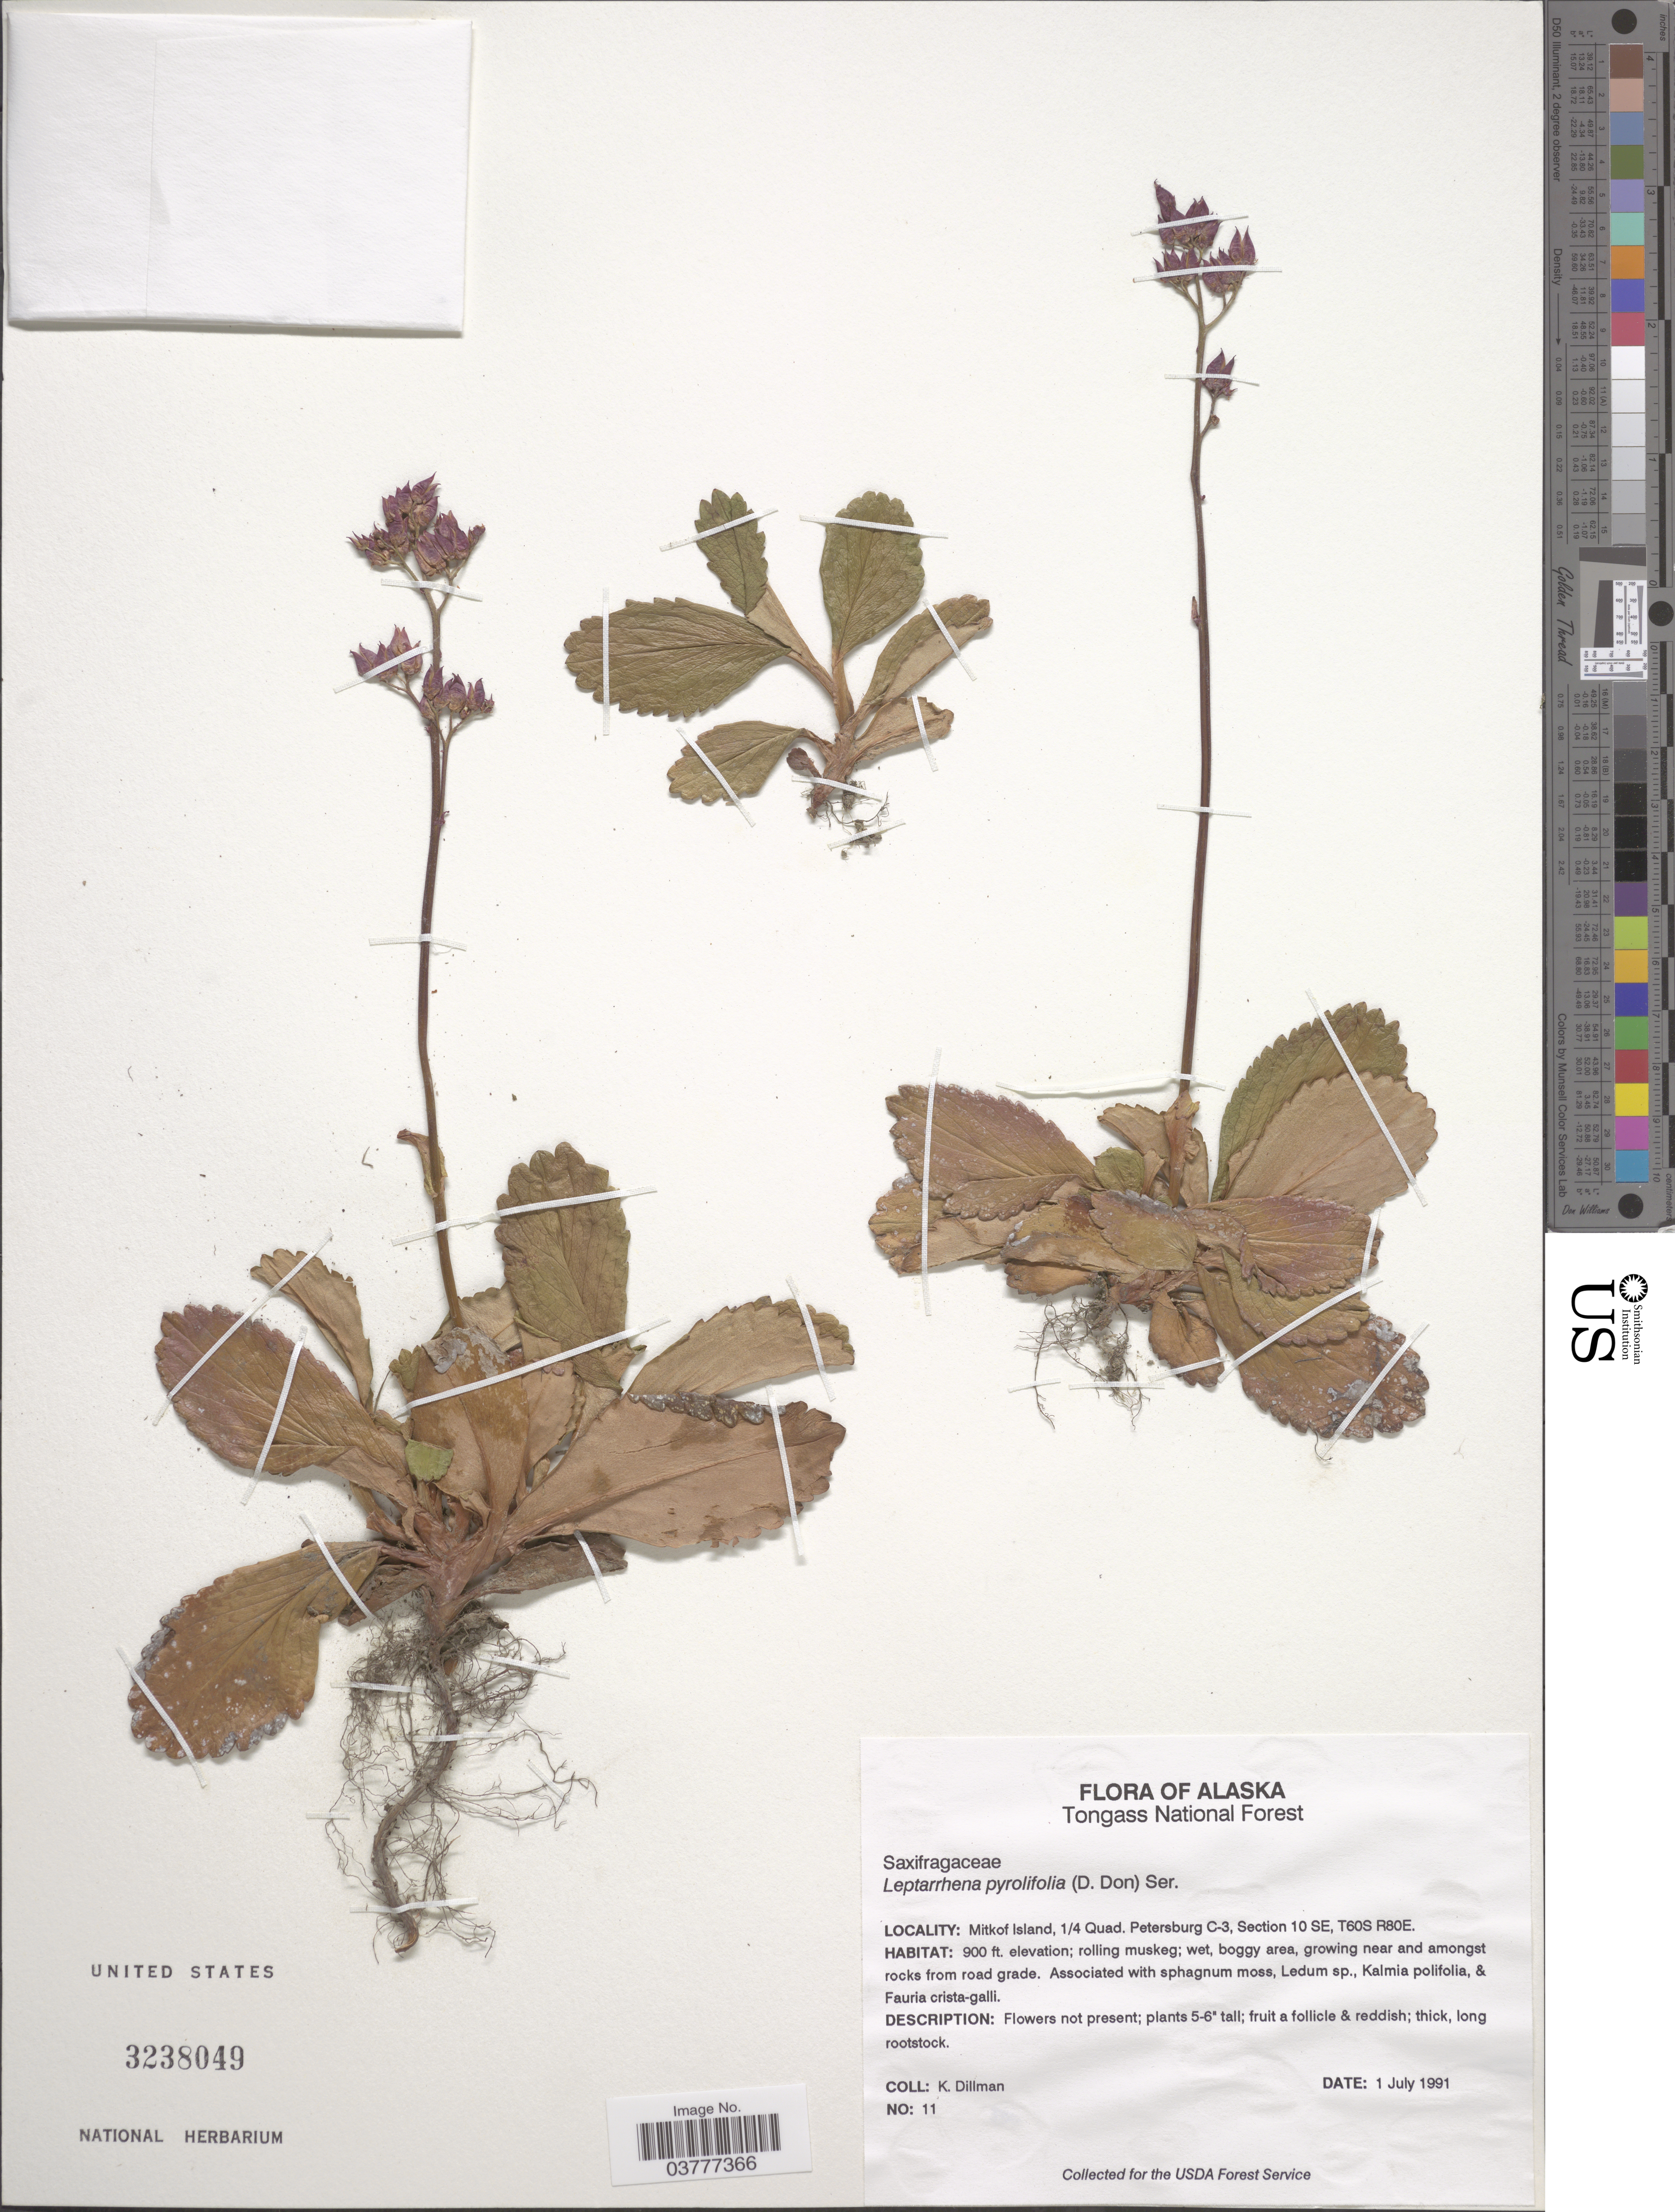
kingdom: Plantae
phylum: Tracheophyta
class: Magnoliopsida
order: Saxifragales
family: Saxifragaceae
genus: Leptarrhena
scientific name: Leptarrhena pyrolifolia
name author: (D. Don) Ser.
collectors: K. Dillman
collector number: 11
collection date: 1991-07-01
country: United States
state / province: Alaska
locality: Tongass National Forest. Mitkof Island, ¼ Quad. Petersburg C-3, Section 10 SE, T60S R80E.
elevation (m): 274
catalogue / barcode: US 3238049